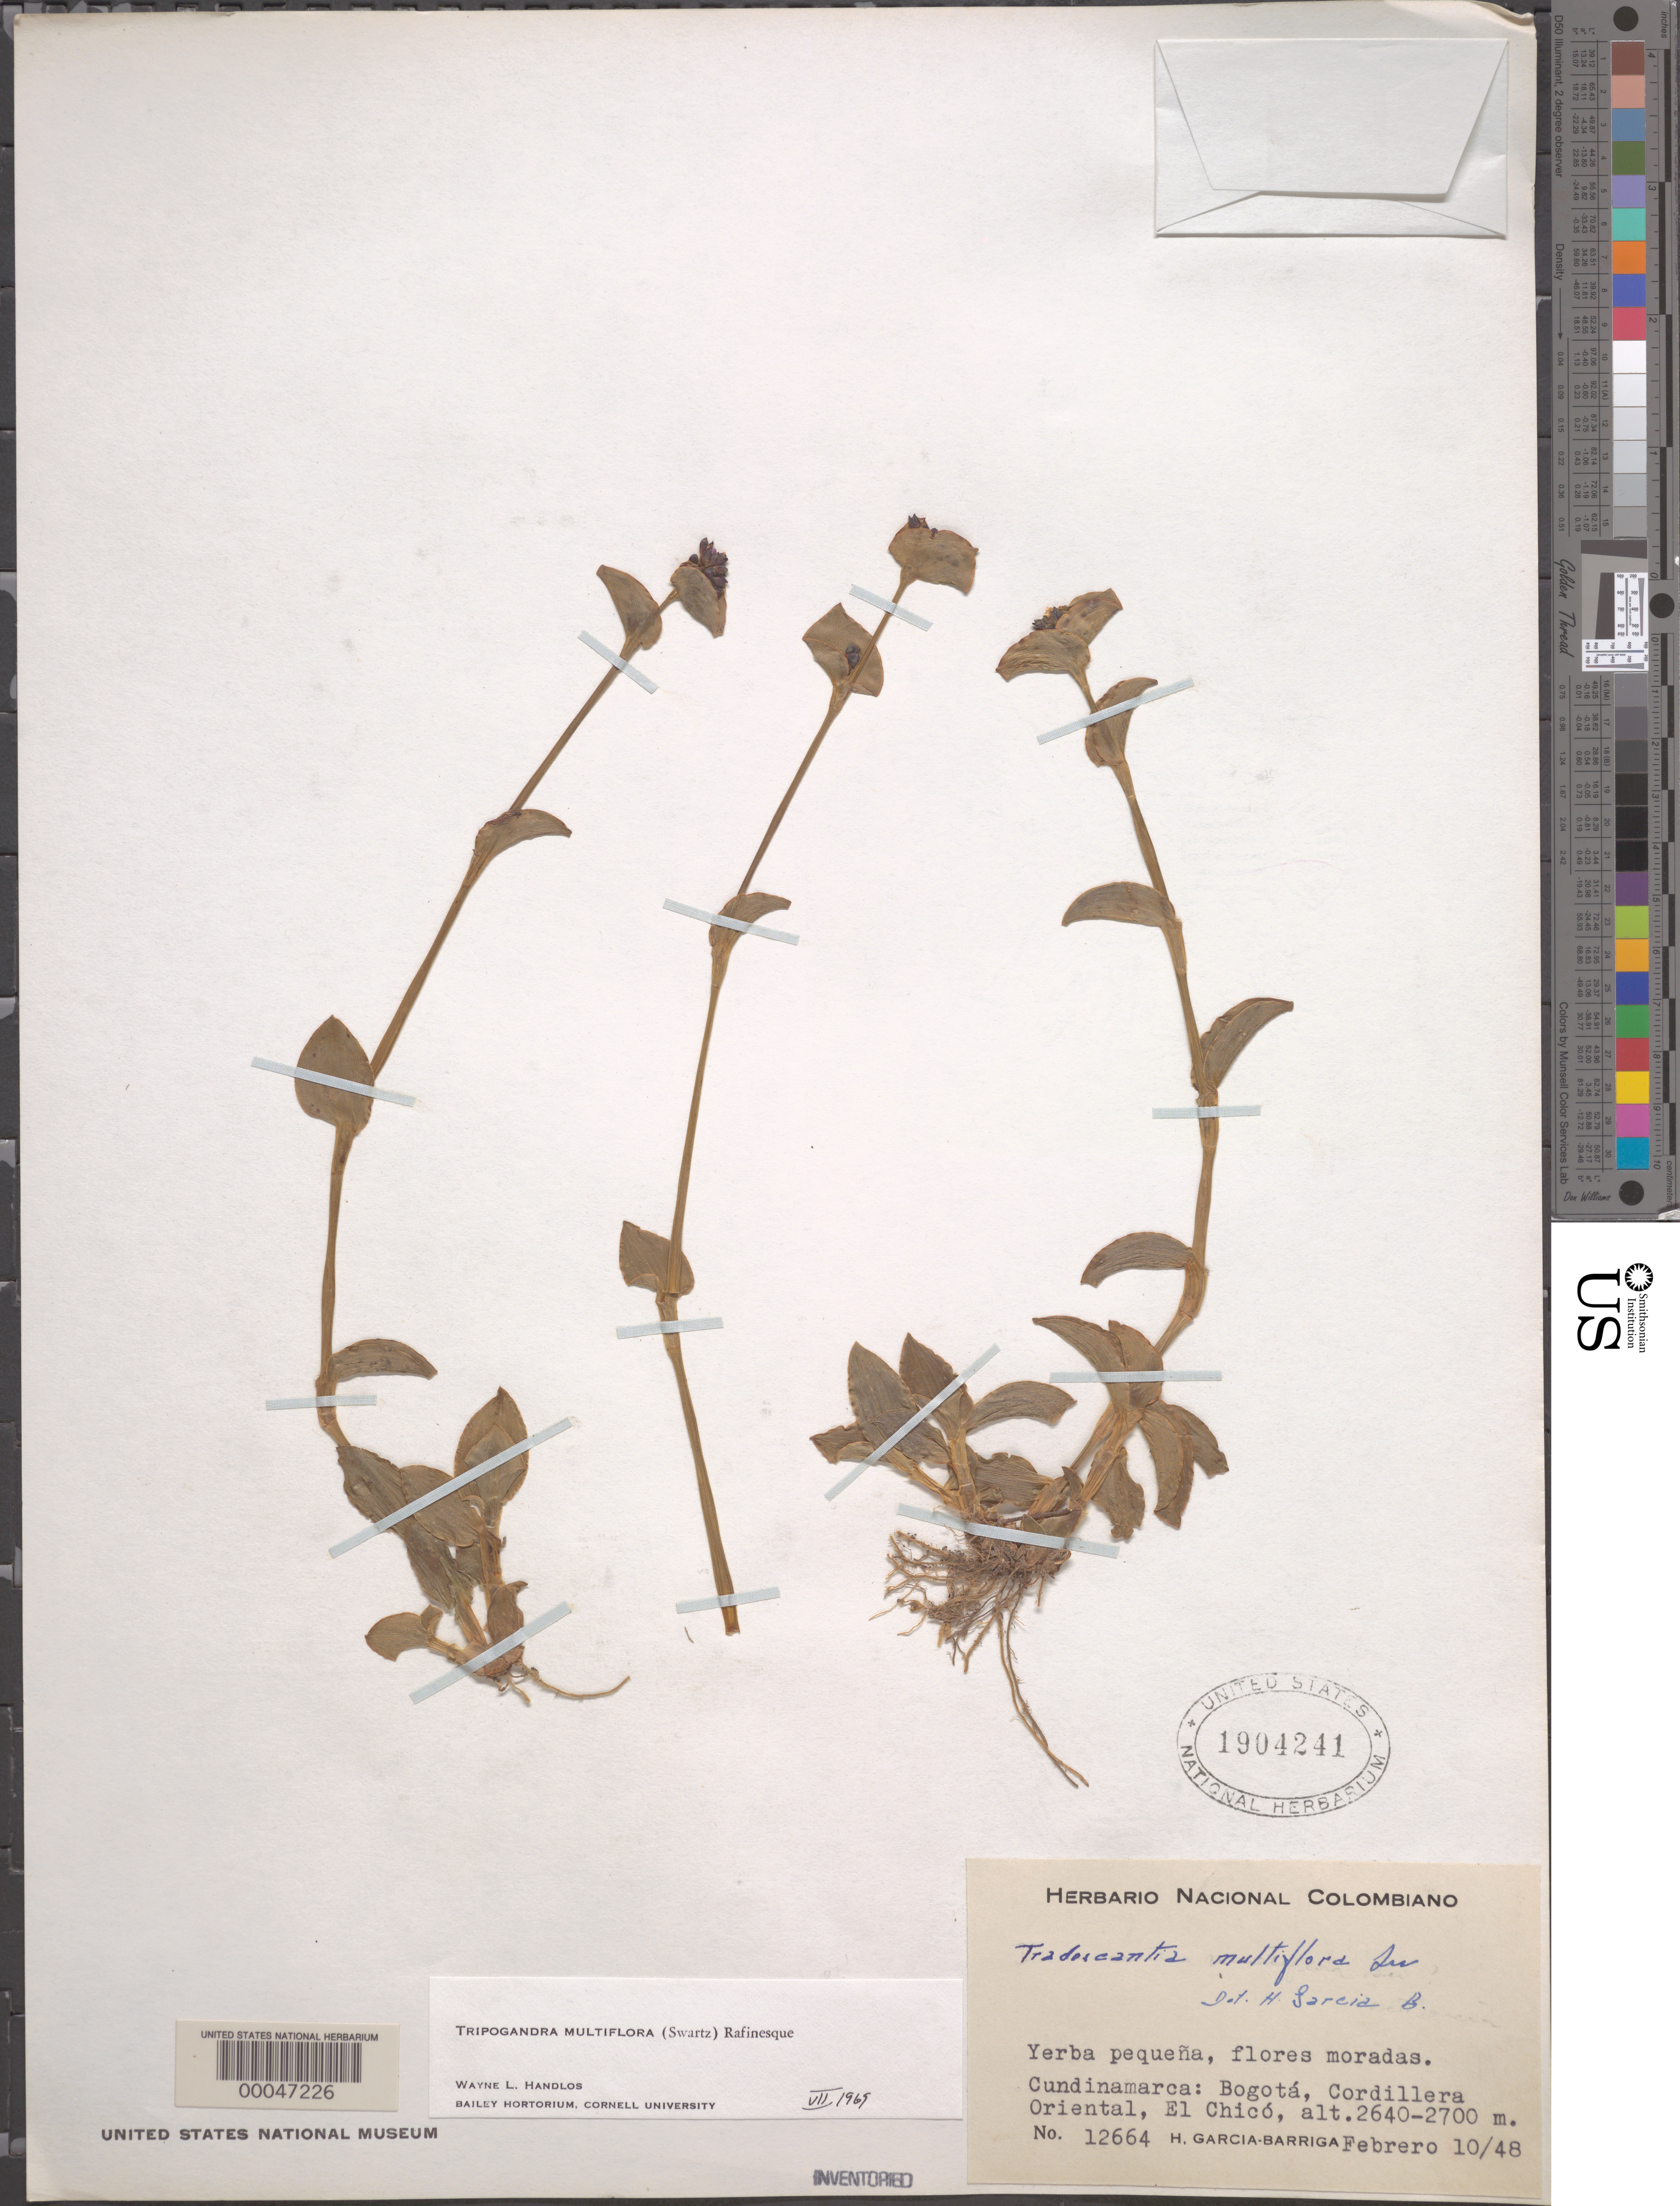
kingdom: Plantae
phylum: Tracheophyta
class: Liliopsida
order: Commelinales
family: Commelinaceae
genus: Tripogandra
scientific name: Tripogandra multiflora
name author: (Sw.) Raf.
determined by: Handlos, W. L.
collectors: H. García Barriga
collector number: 12664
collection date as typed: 10 Feb 1948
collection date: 1948-02-10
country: Colombia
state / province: Cundinamarca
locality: Cordillera Oriental, el Chico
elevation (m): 2640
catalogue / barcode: US 1904241